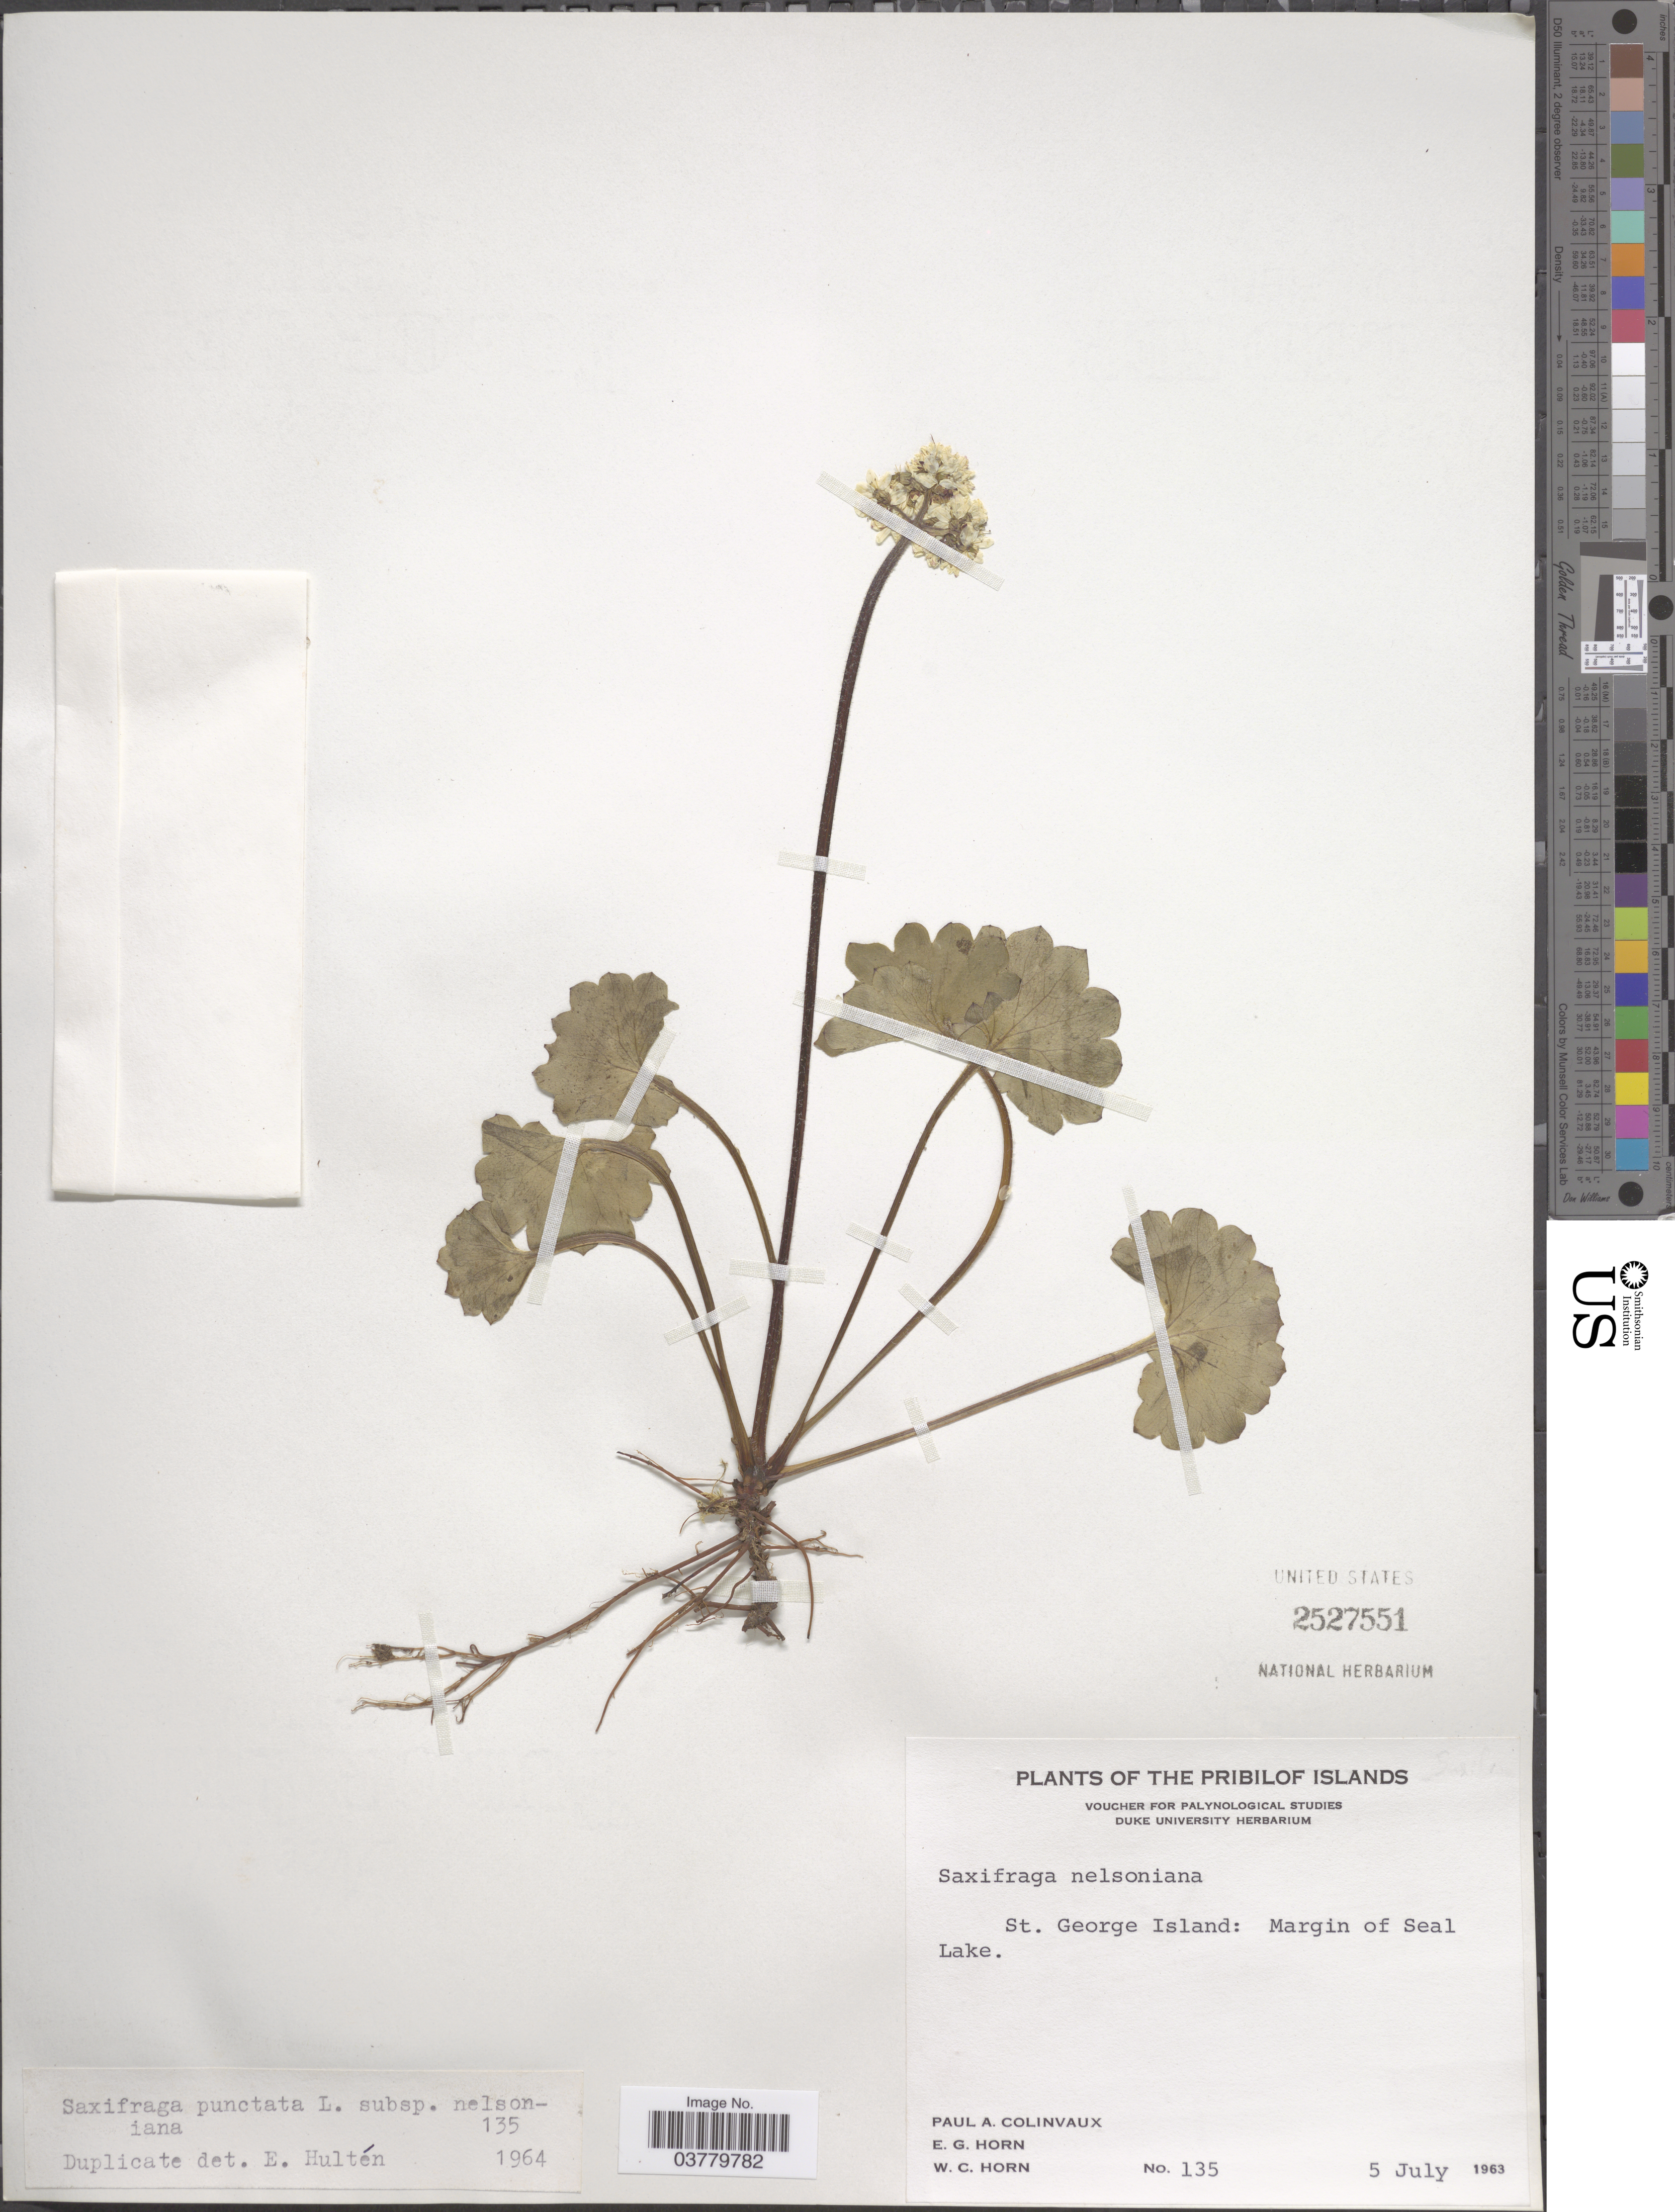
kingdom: Plantae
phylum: Tracheophyta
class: Magnoliopsida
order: Saxifragales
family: Saxifragaceae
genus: Micranthes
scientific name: Micranthes nelsoniana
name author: (D. Don) Small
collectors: P. Colinvaux, E. Horn & W. Horn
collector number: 135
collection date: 1963-07-05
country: United States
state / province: Alaska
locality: The Pribilof Islands. St. George Island: Margin of Seal Lake.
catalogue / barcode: US 2527551